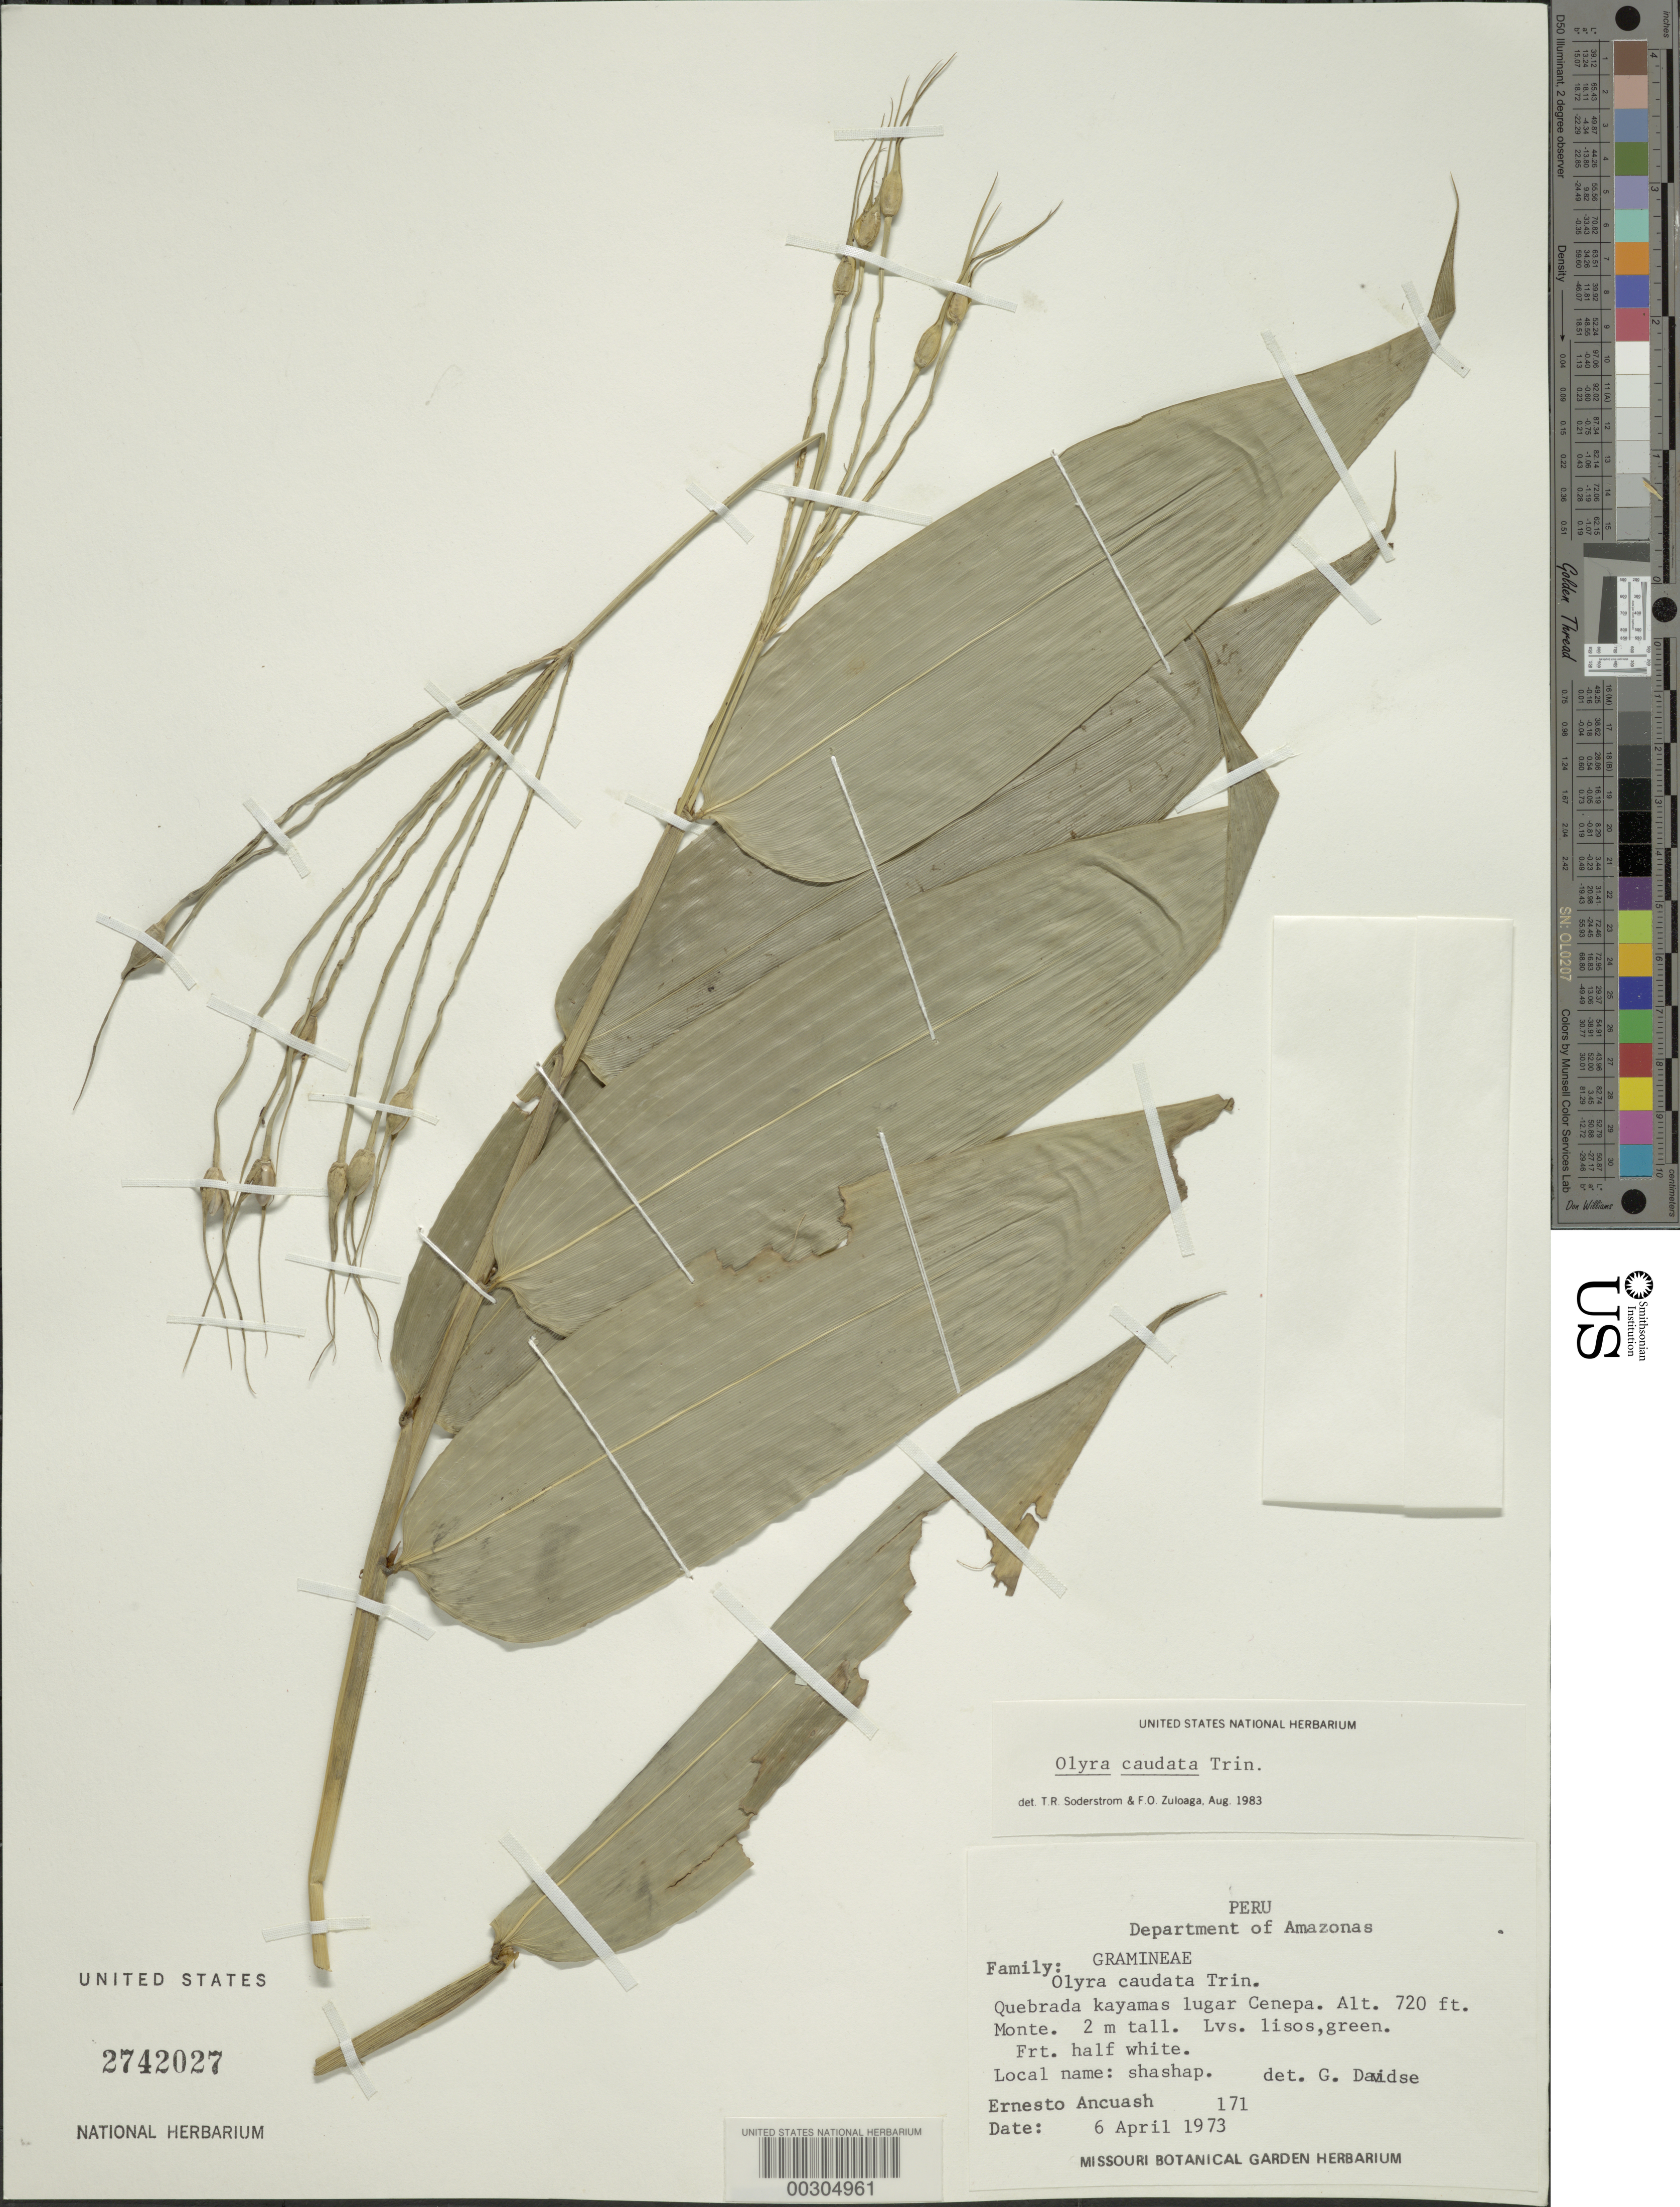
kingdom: Plantae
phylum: Tracheophyta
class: Liliopsida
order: Poales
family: Poaceae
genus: Olyra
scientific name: Olyra caudata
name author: Trin.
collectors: E. Ancuash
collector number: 171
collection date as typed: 06 Apr 1973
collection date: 1973-04-06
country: Peru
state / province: Amazonas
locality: Cenepa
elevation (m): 220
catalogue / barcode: US 2742027